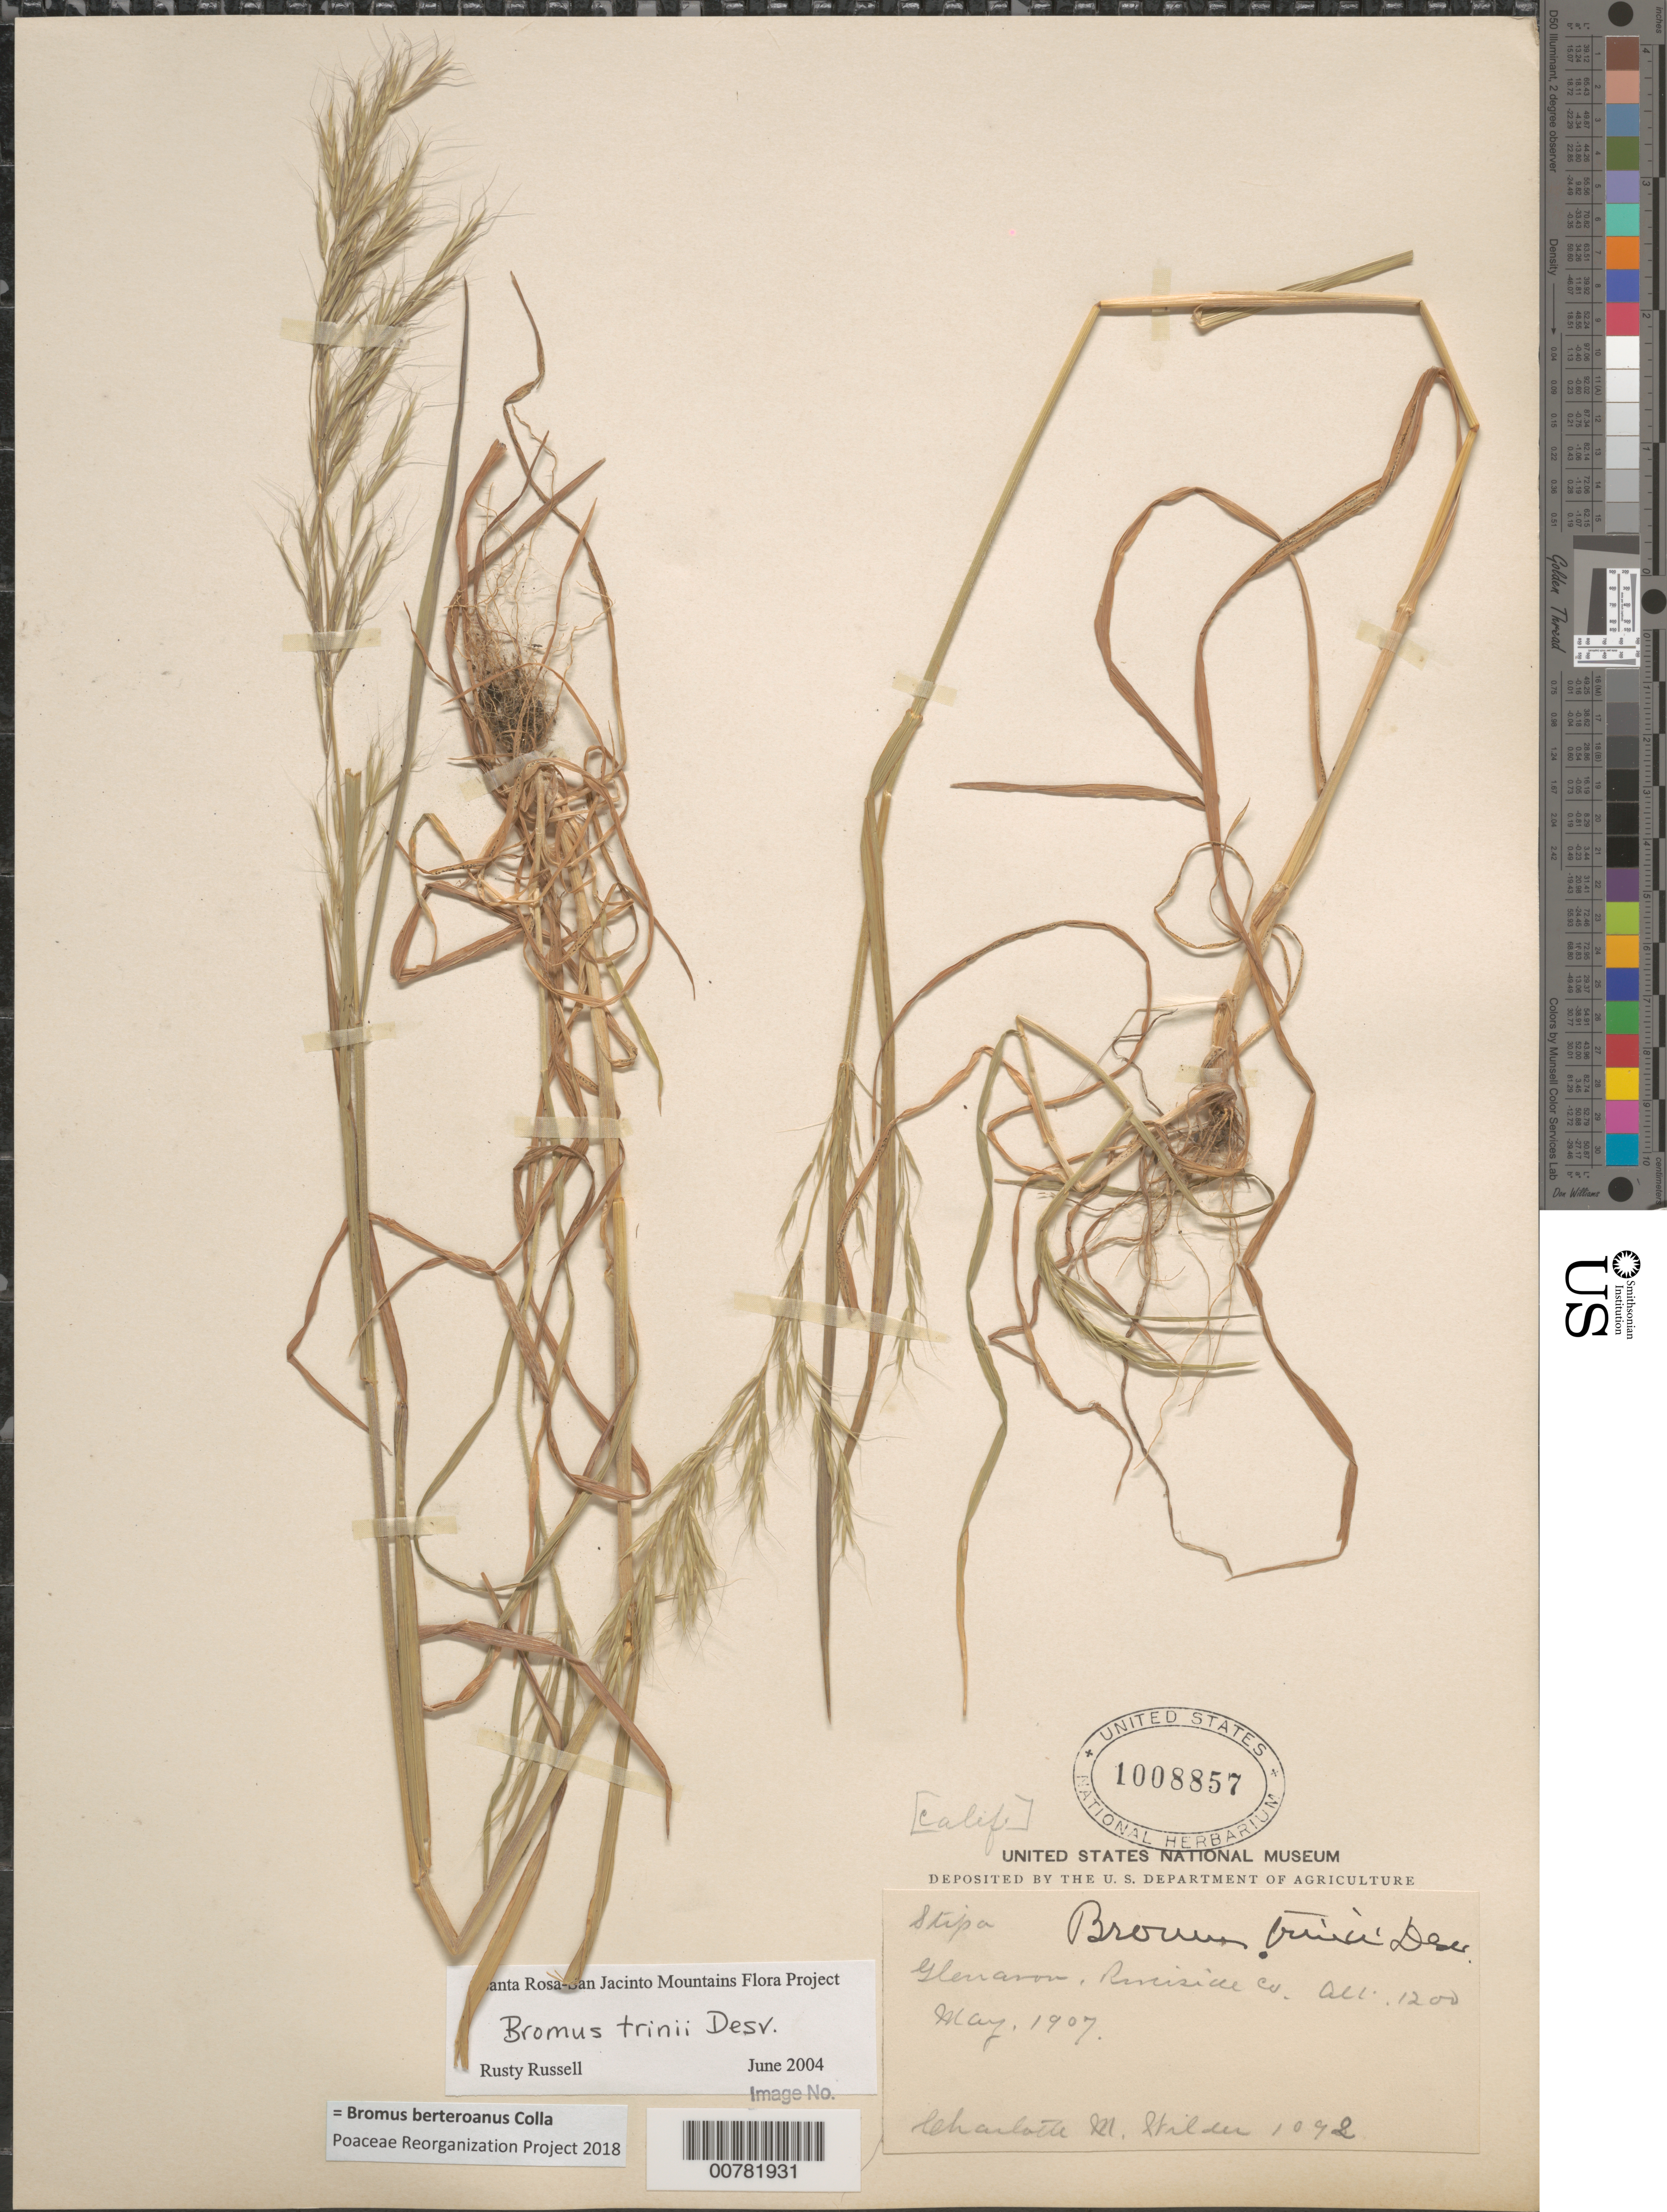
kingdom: Plantae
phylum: Tracheophyta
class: Liliopsida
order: Poales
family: Poaceae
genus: Bromus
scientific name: Bromus berteroanus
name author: Colla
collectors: C. Wilder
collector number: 1092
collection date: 1907-05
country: United States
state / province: California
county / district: Riverside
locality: Glenavon, Riverside Co.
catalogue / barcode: US 1008857